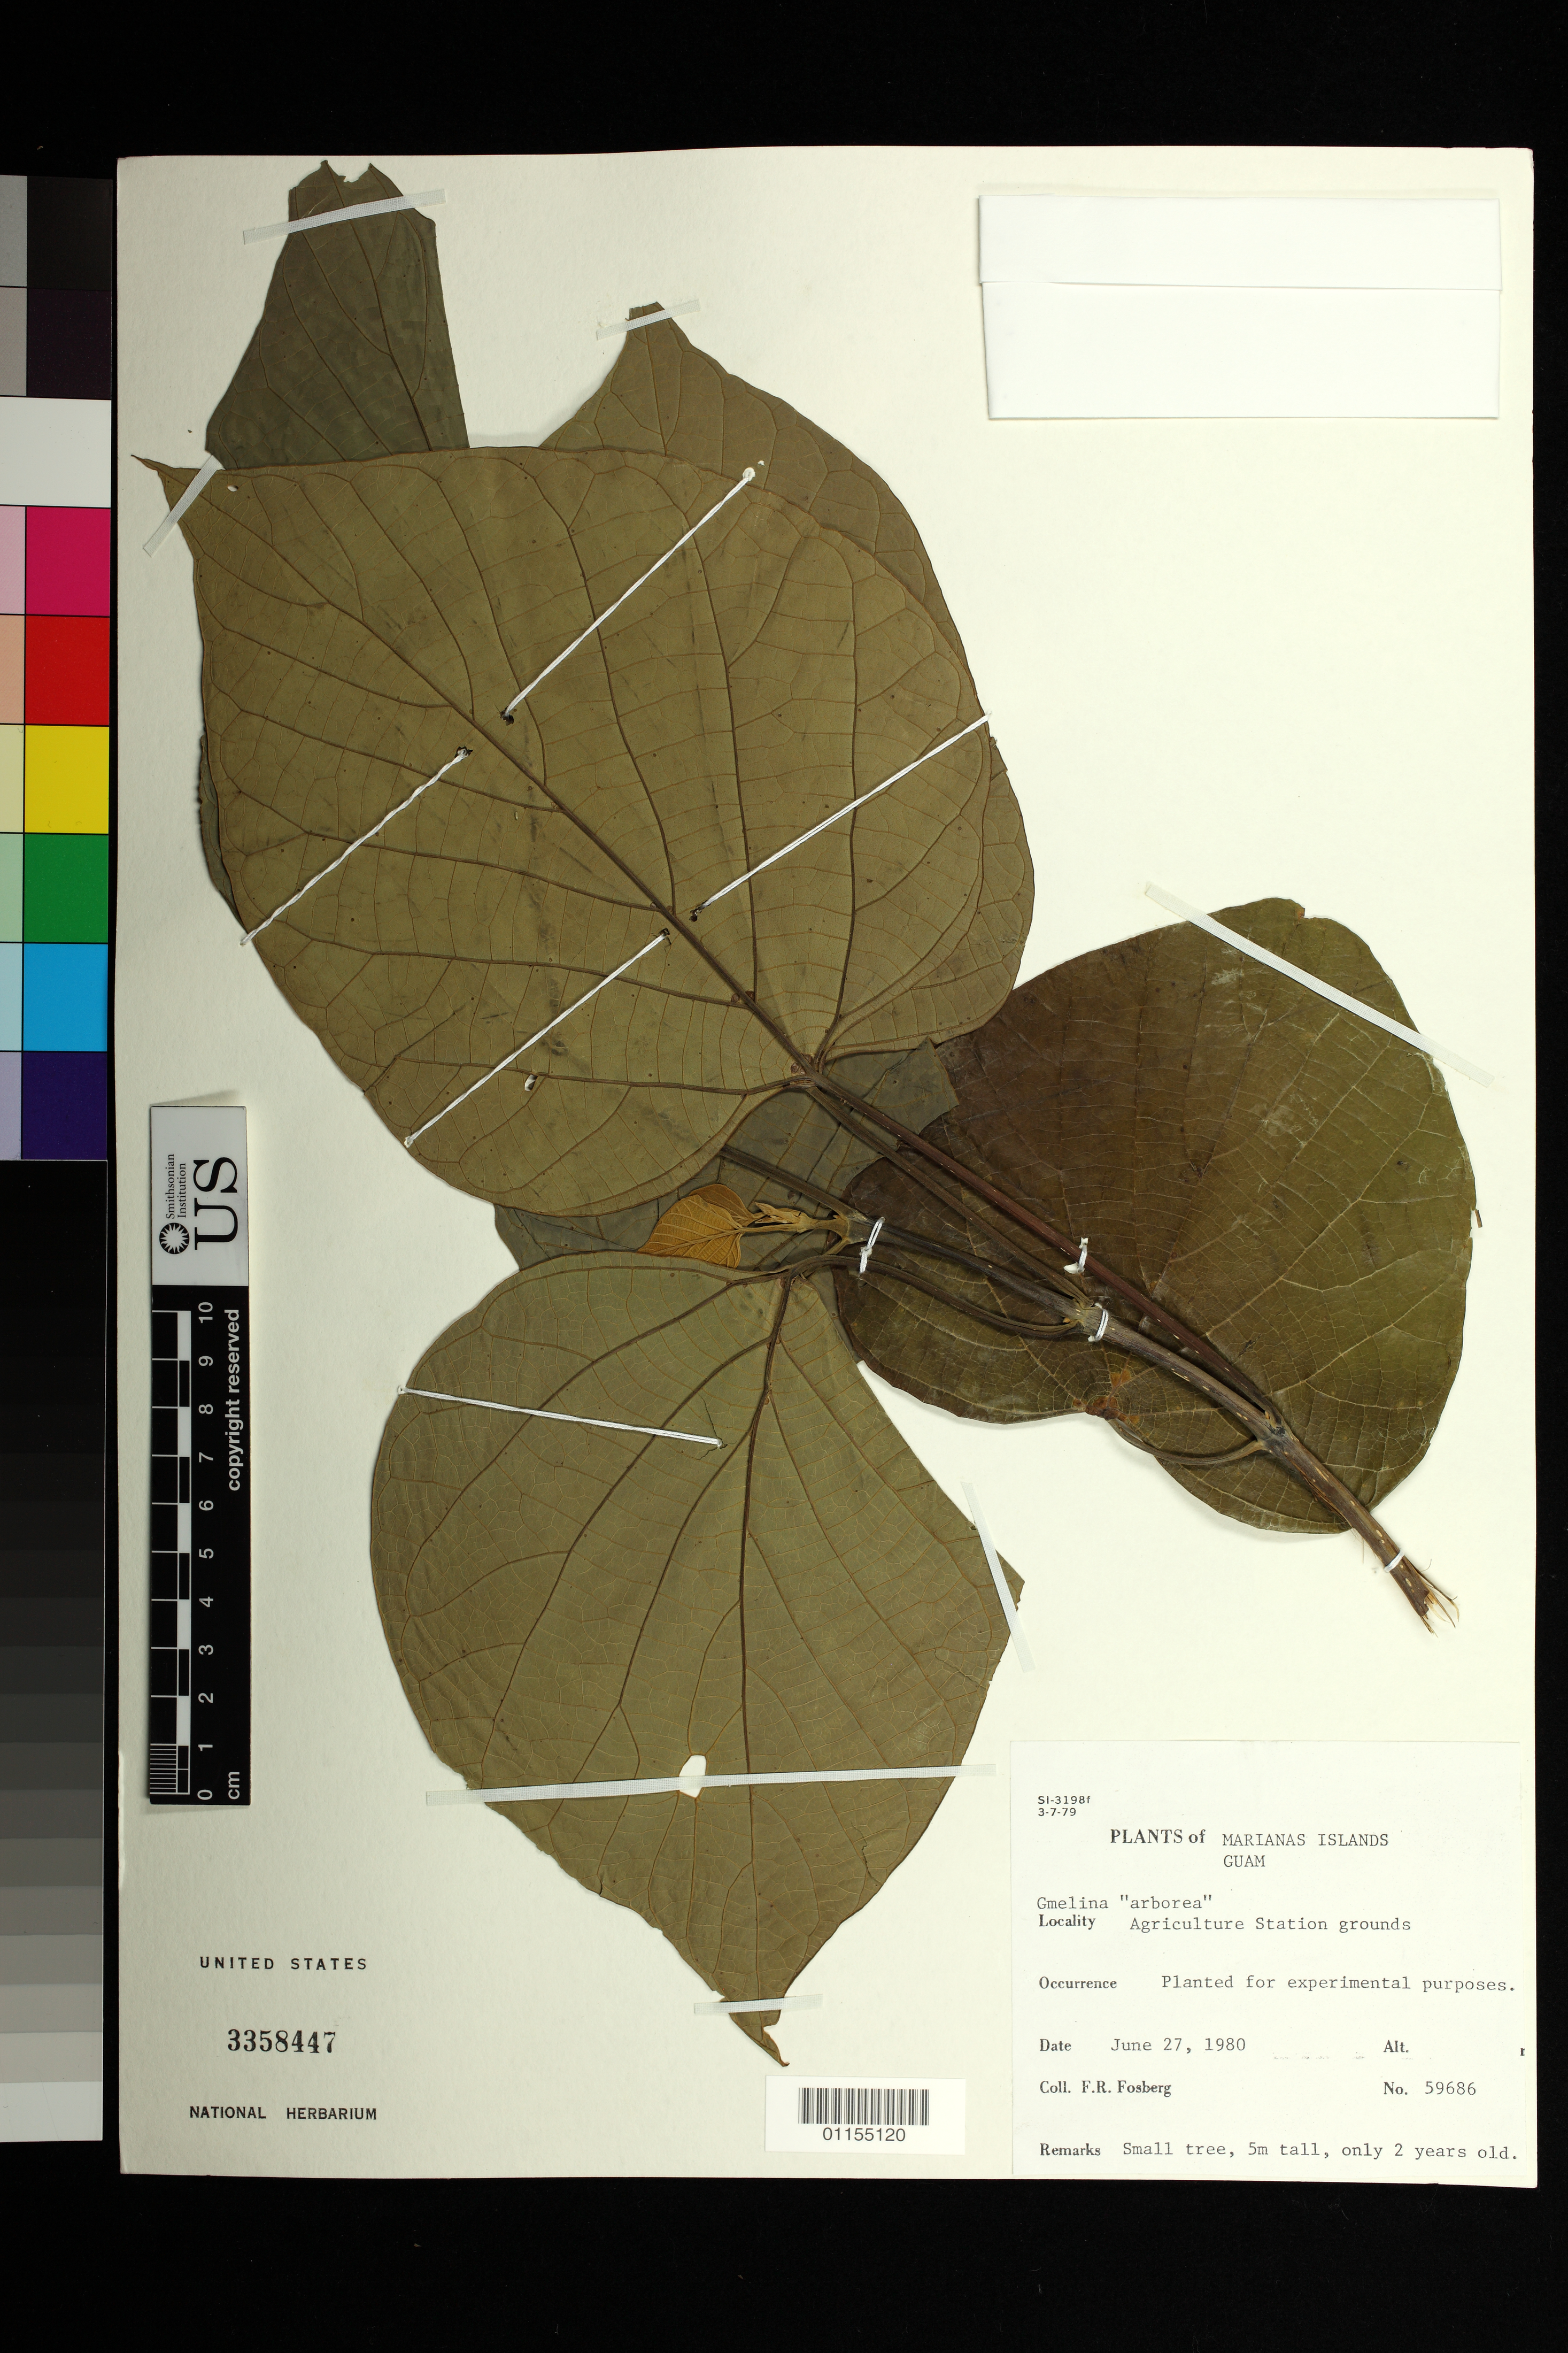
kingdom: Plantae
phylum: Tracheophyta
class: Magnoliopsida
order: Lamiales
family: Lamiaceae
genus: Gmelina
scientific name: Gmelina arborea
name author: Roxb. ex Sm.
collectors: F. R. Fosberg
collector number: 59686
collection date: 1980-06-27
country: Guam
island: Guam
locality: Agriculture Station grounds.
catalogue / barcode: US 3358447